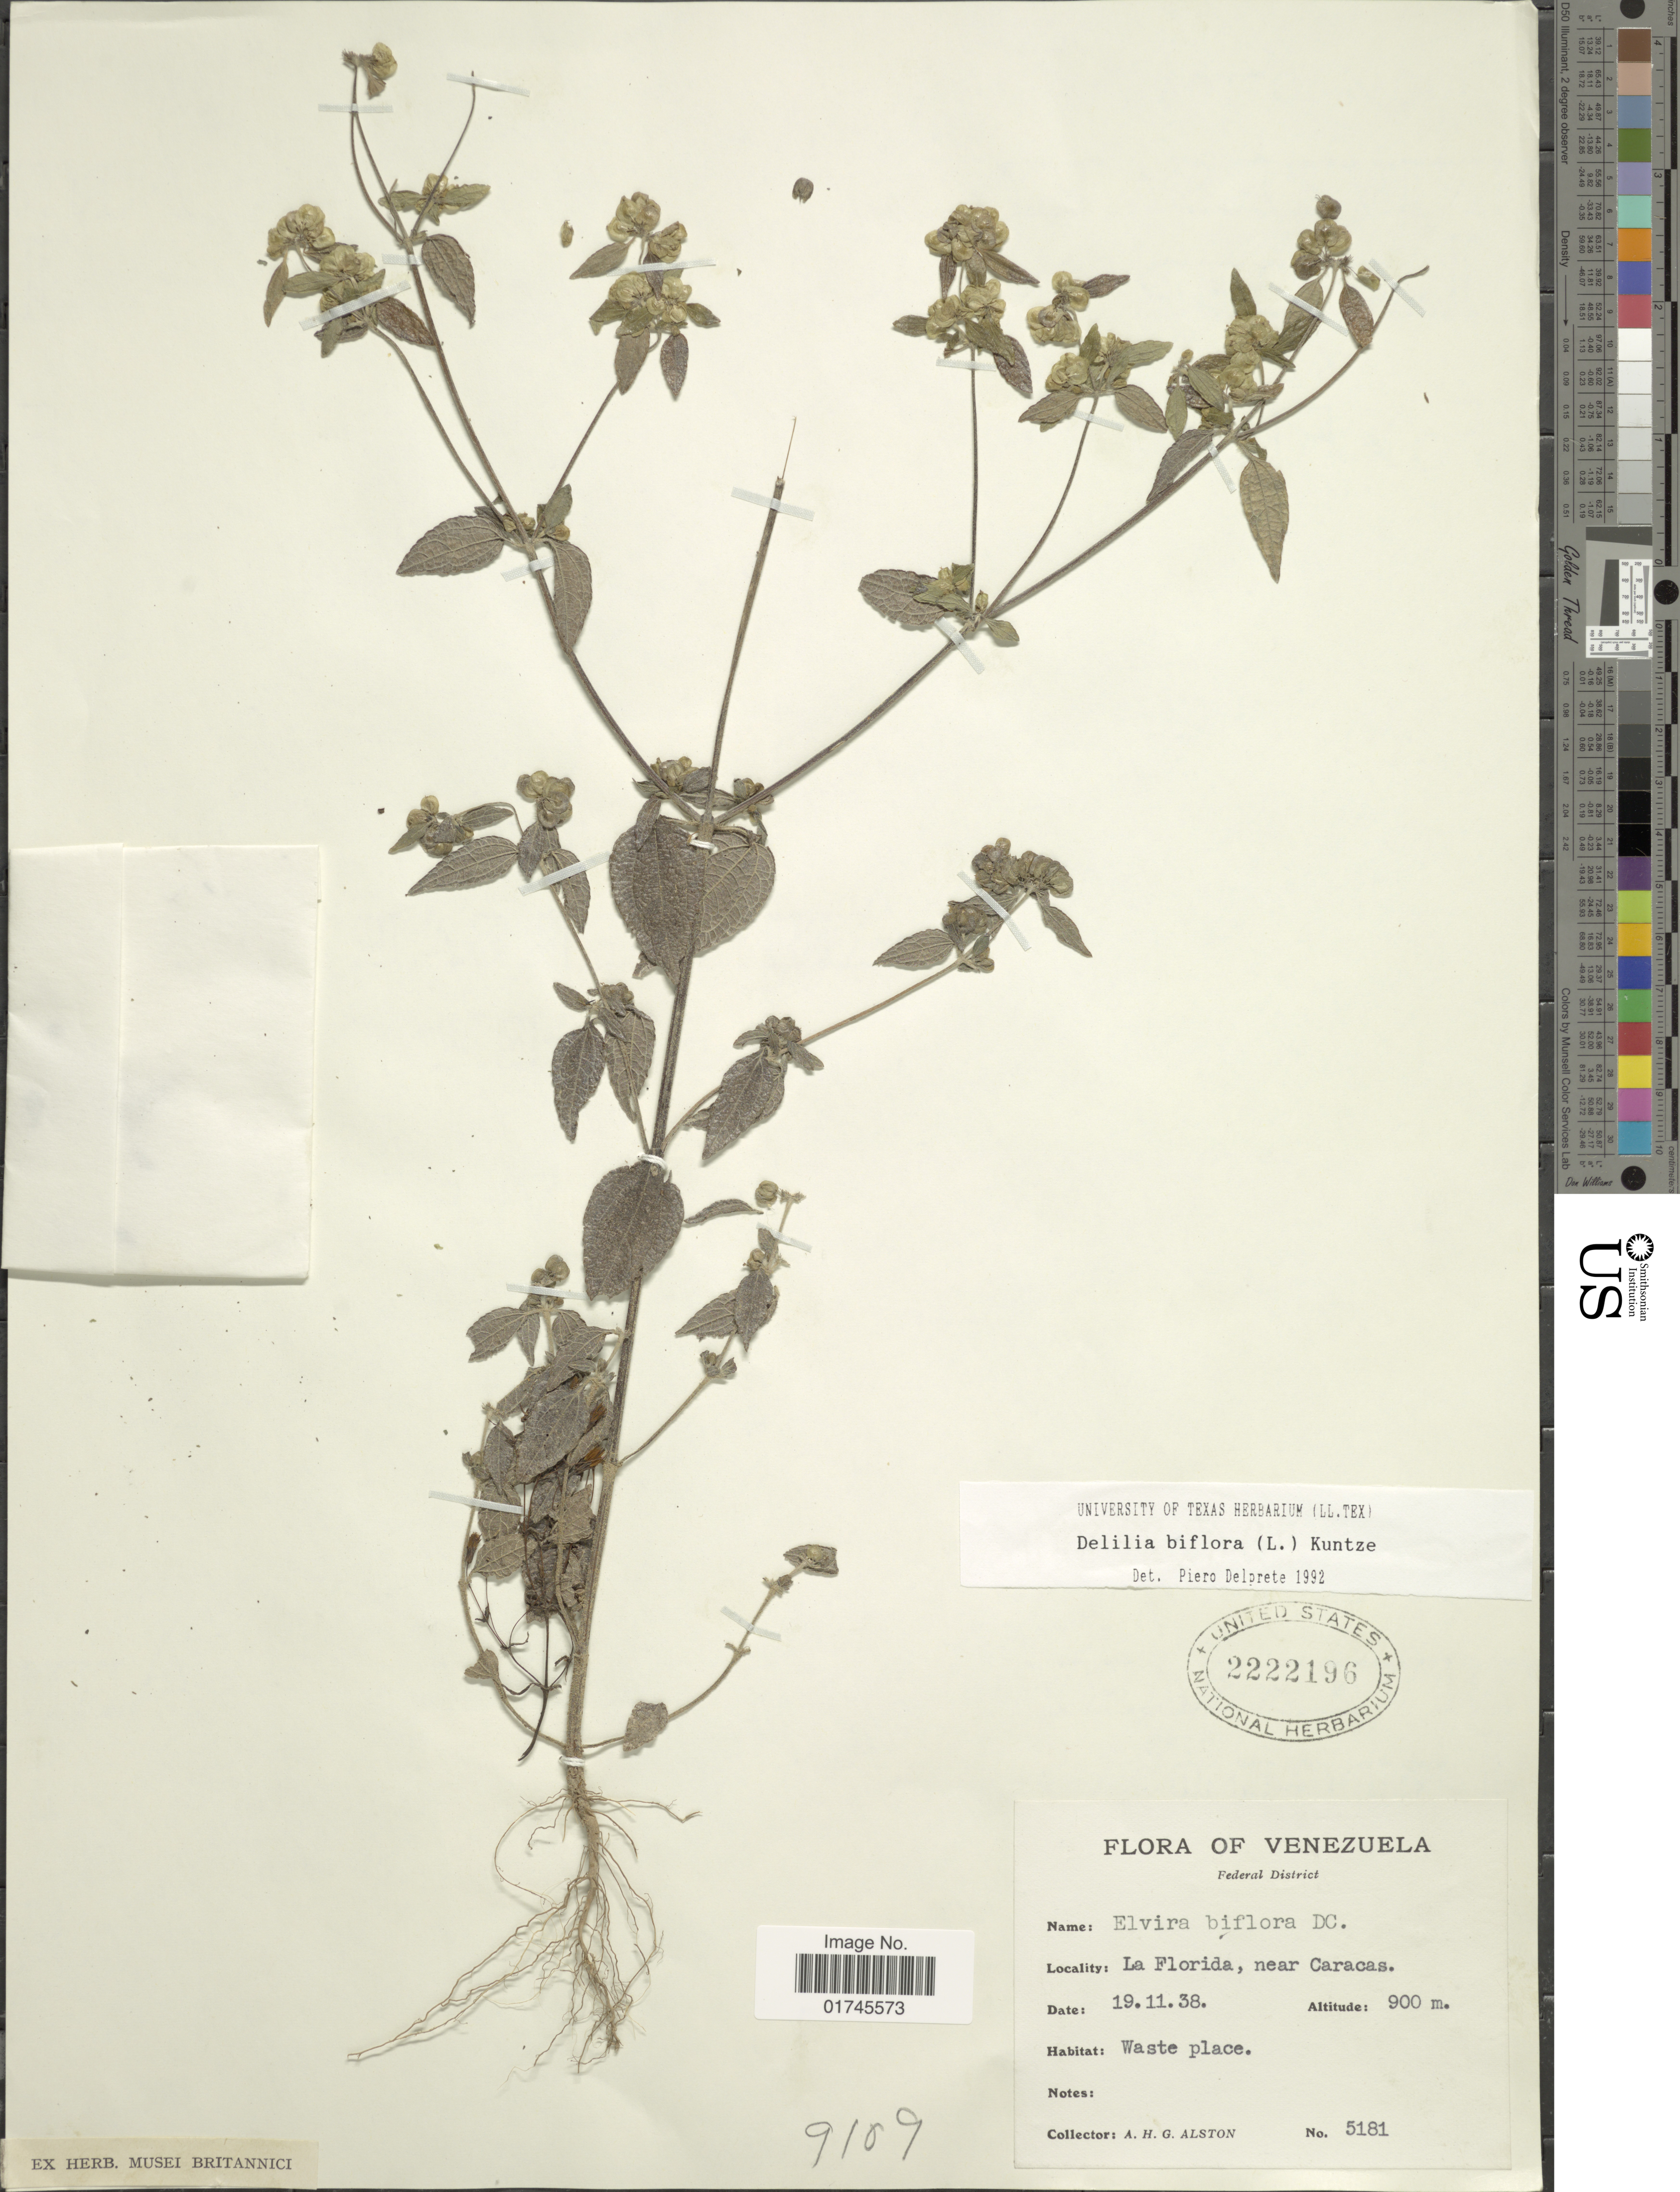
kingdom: Plantae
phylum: Tracheophyta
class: Magnoliopsida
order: Asterales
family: Asteraceae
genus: Delilia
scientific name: Delilia biflora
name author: (L.) Kuntze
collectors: A. H. Alston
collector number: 5181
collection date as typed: Transcribed d/m/y: 19/11/38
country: Venezuela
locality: Federal District, La Florida, near Caracas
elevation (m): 900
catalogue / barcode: US 2222196